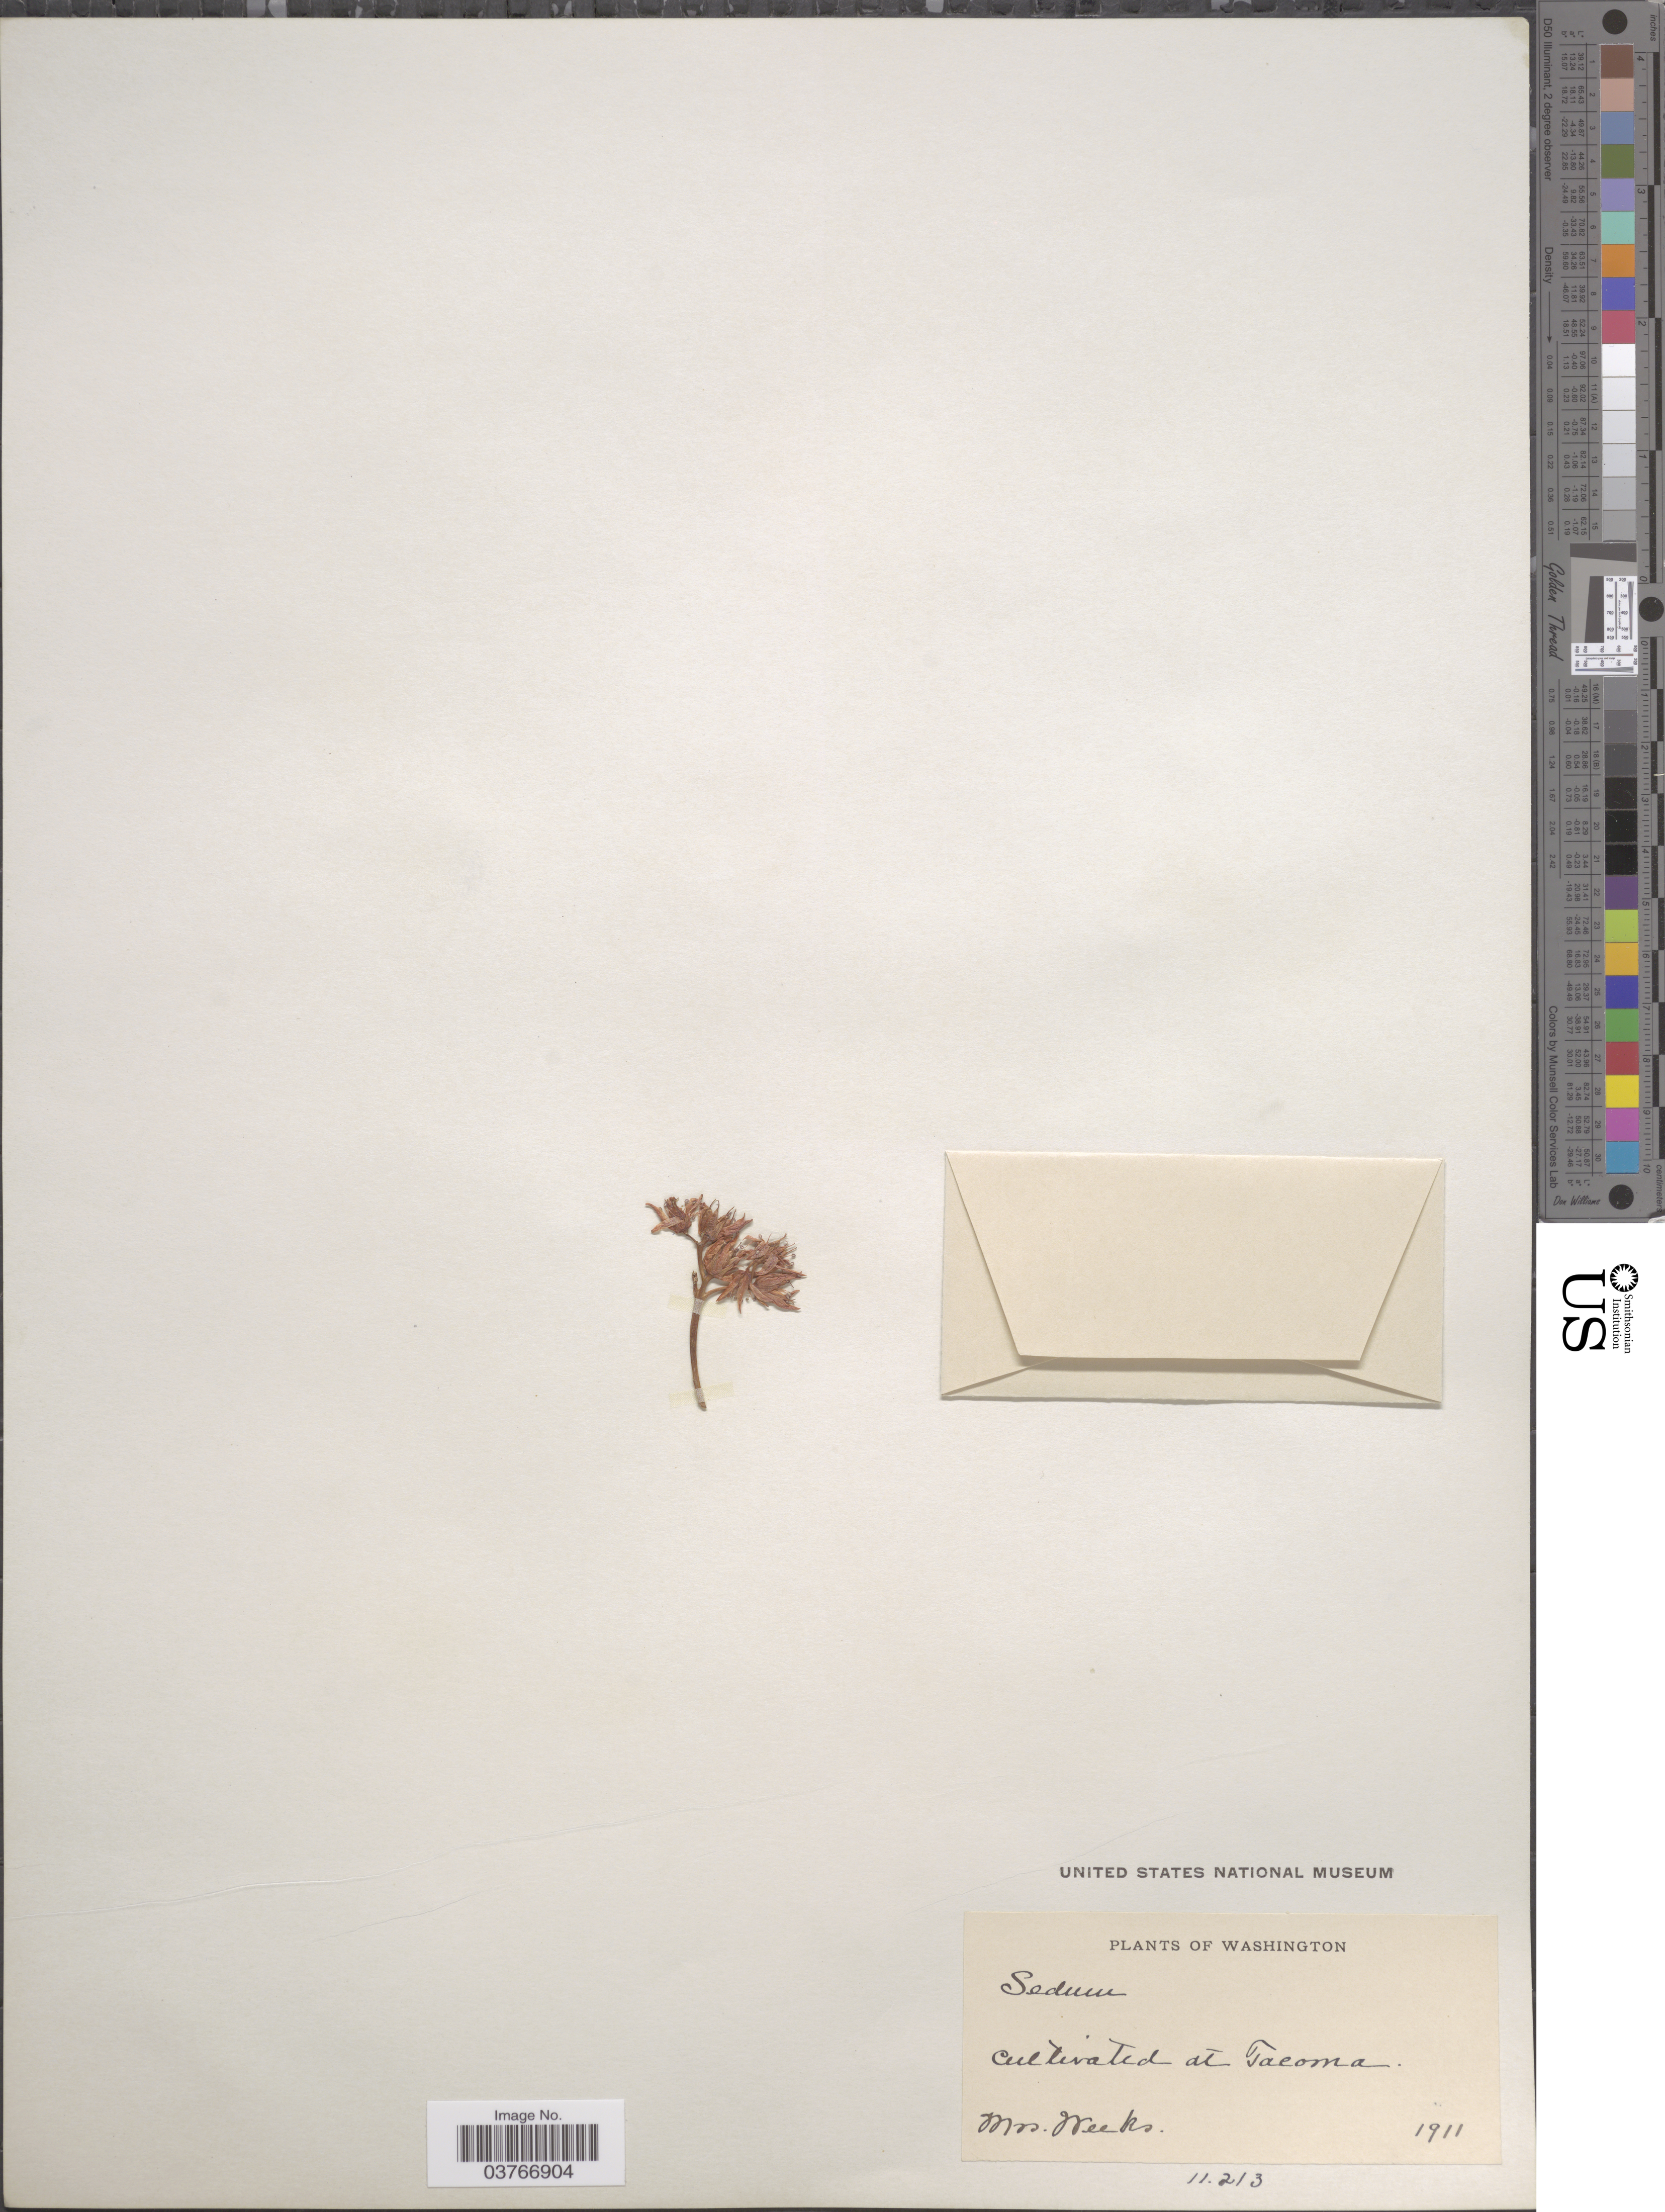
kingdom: Plantae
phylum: Tracheophyta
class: Magnoliopsida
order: Saxifragales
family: Crassulaceae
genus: Sedum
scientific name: Sedum sp.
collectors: Weeks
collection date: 1911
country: United States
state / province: Washington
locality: Taeoma.